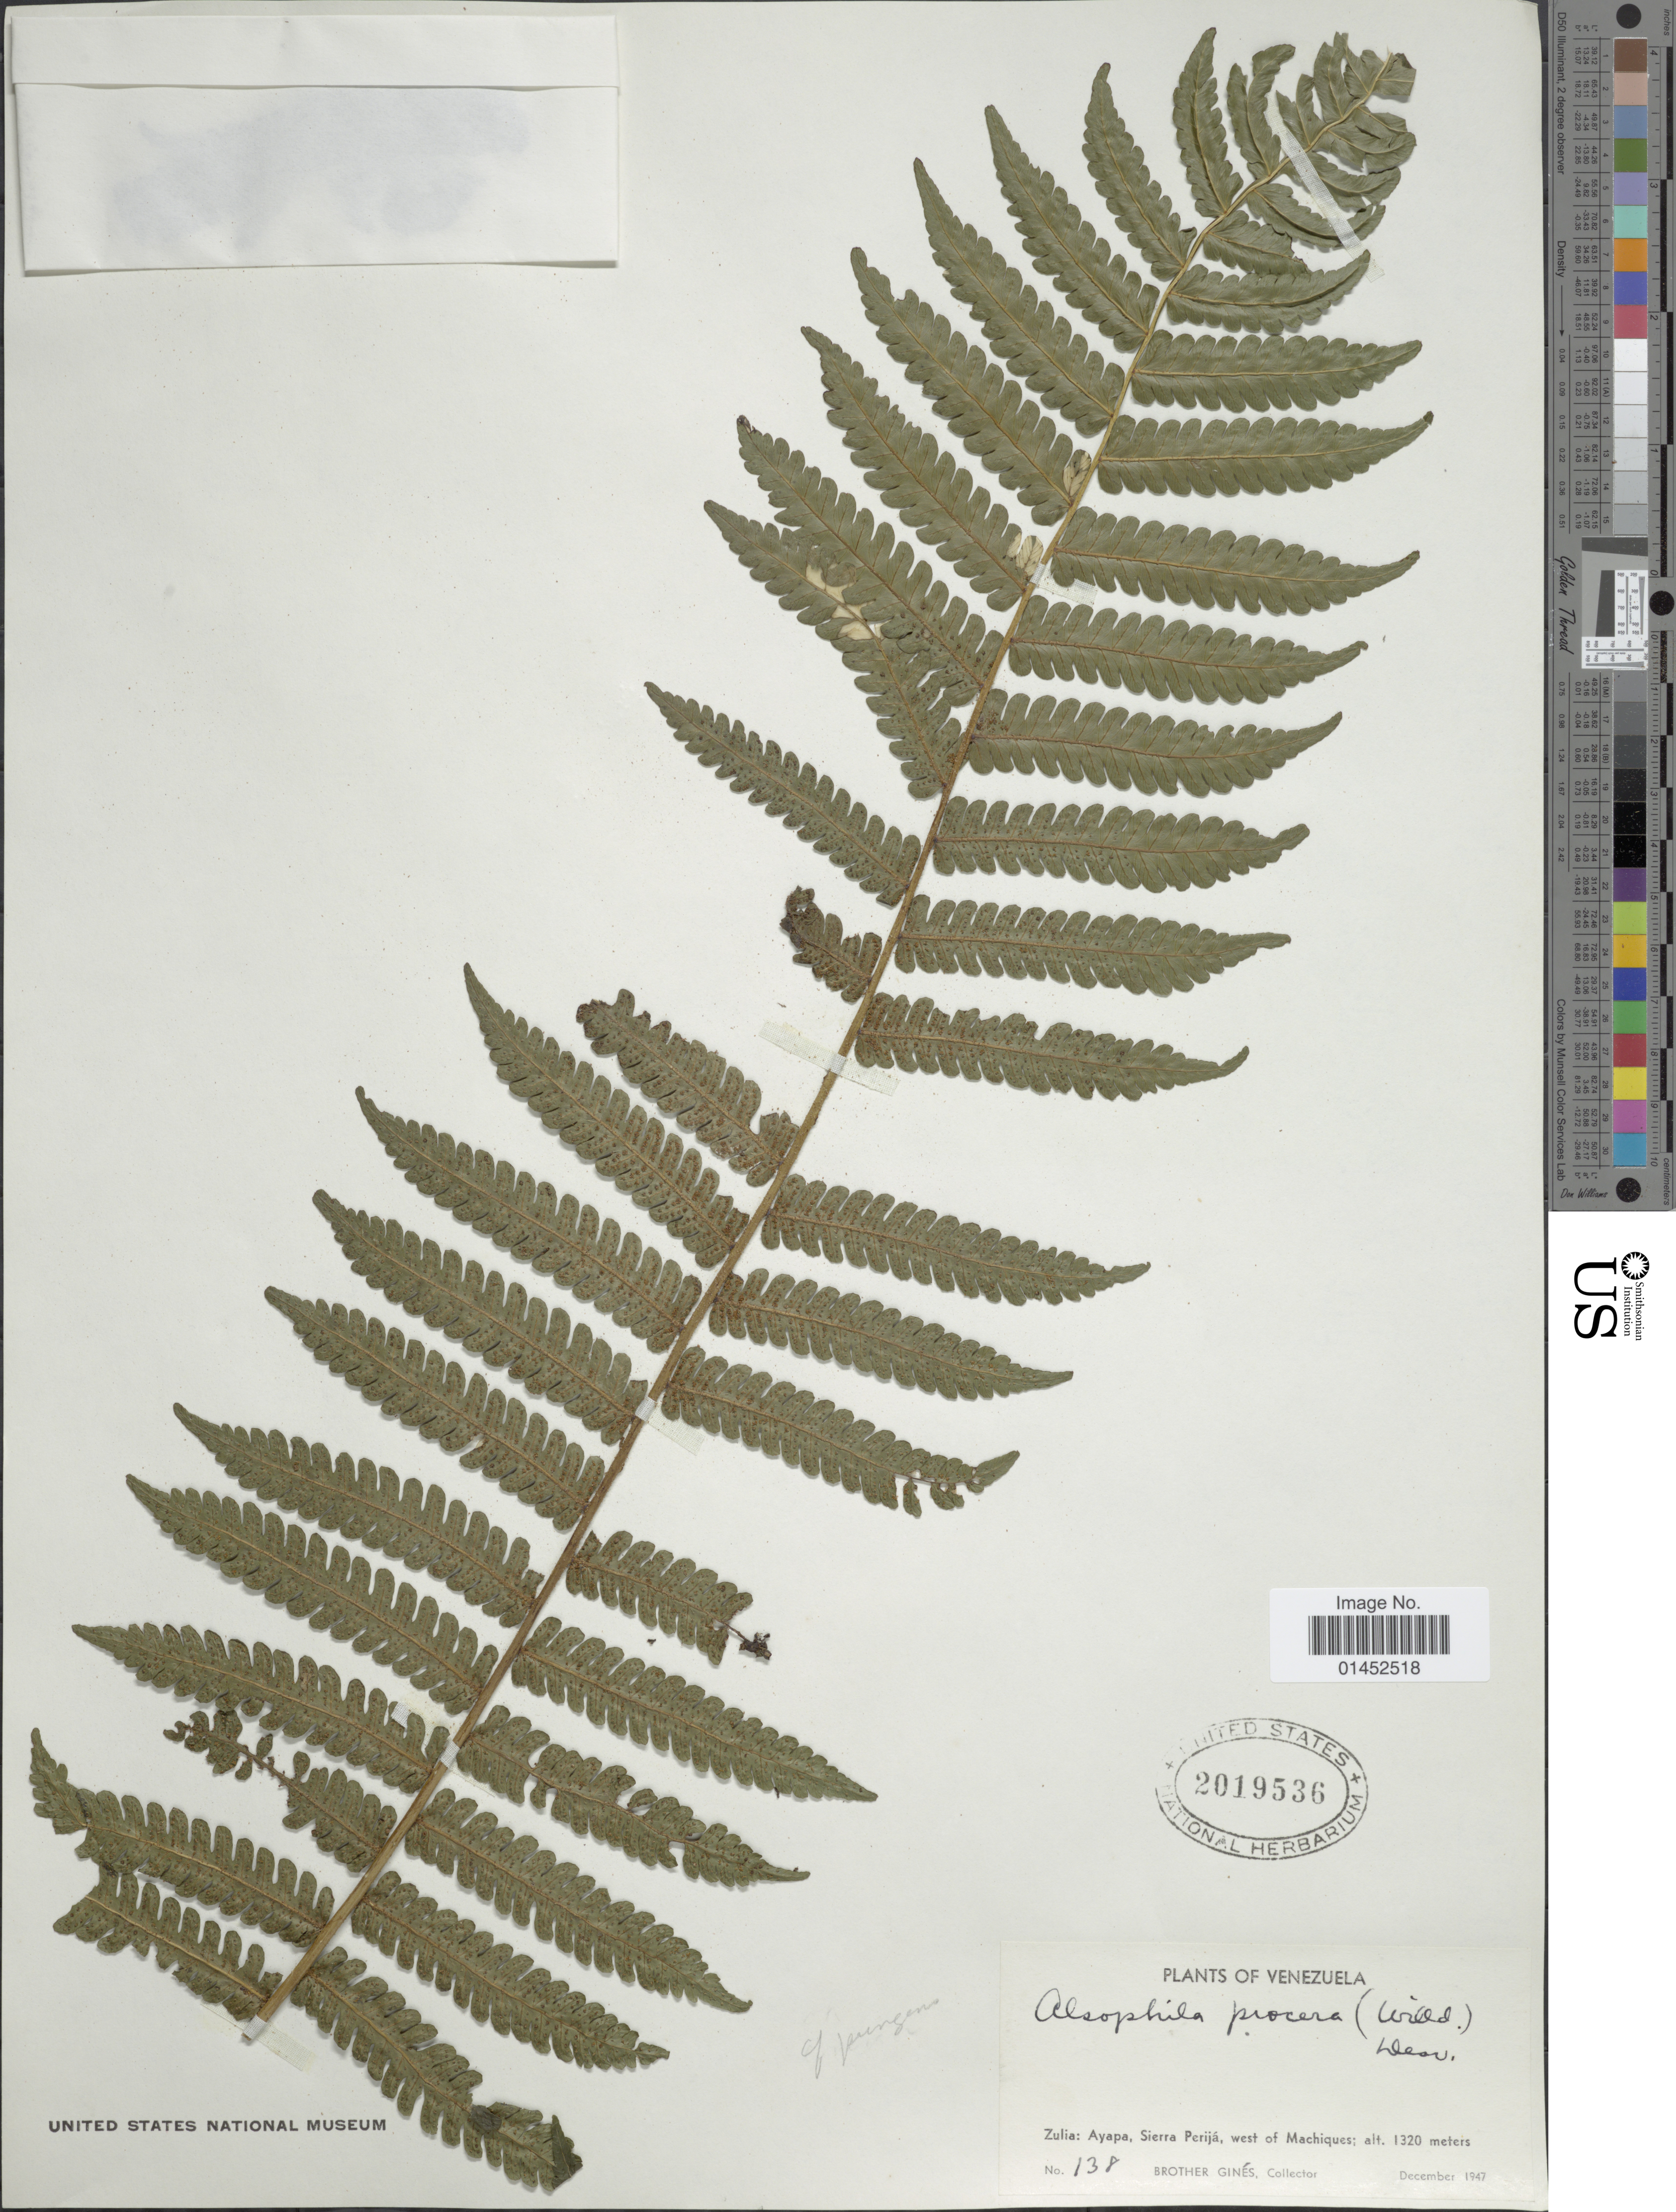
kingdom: Plantae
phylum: Tracheophyta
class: Polypodiopsida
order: Cyatheales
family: Cyatheaceae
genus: Cyathea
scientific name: Cyathea pungens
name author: (Willd.) Domin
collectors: Bro. Gines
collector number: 138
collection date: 1947-12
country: Venezuela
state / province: Zulia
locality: Ayapa, Sierra Perijá, west of Machiques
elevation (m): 1320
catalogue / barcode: US 2019536